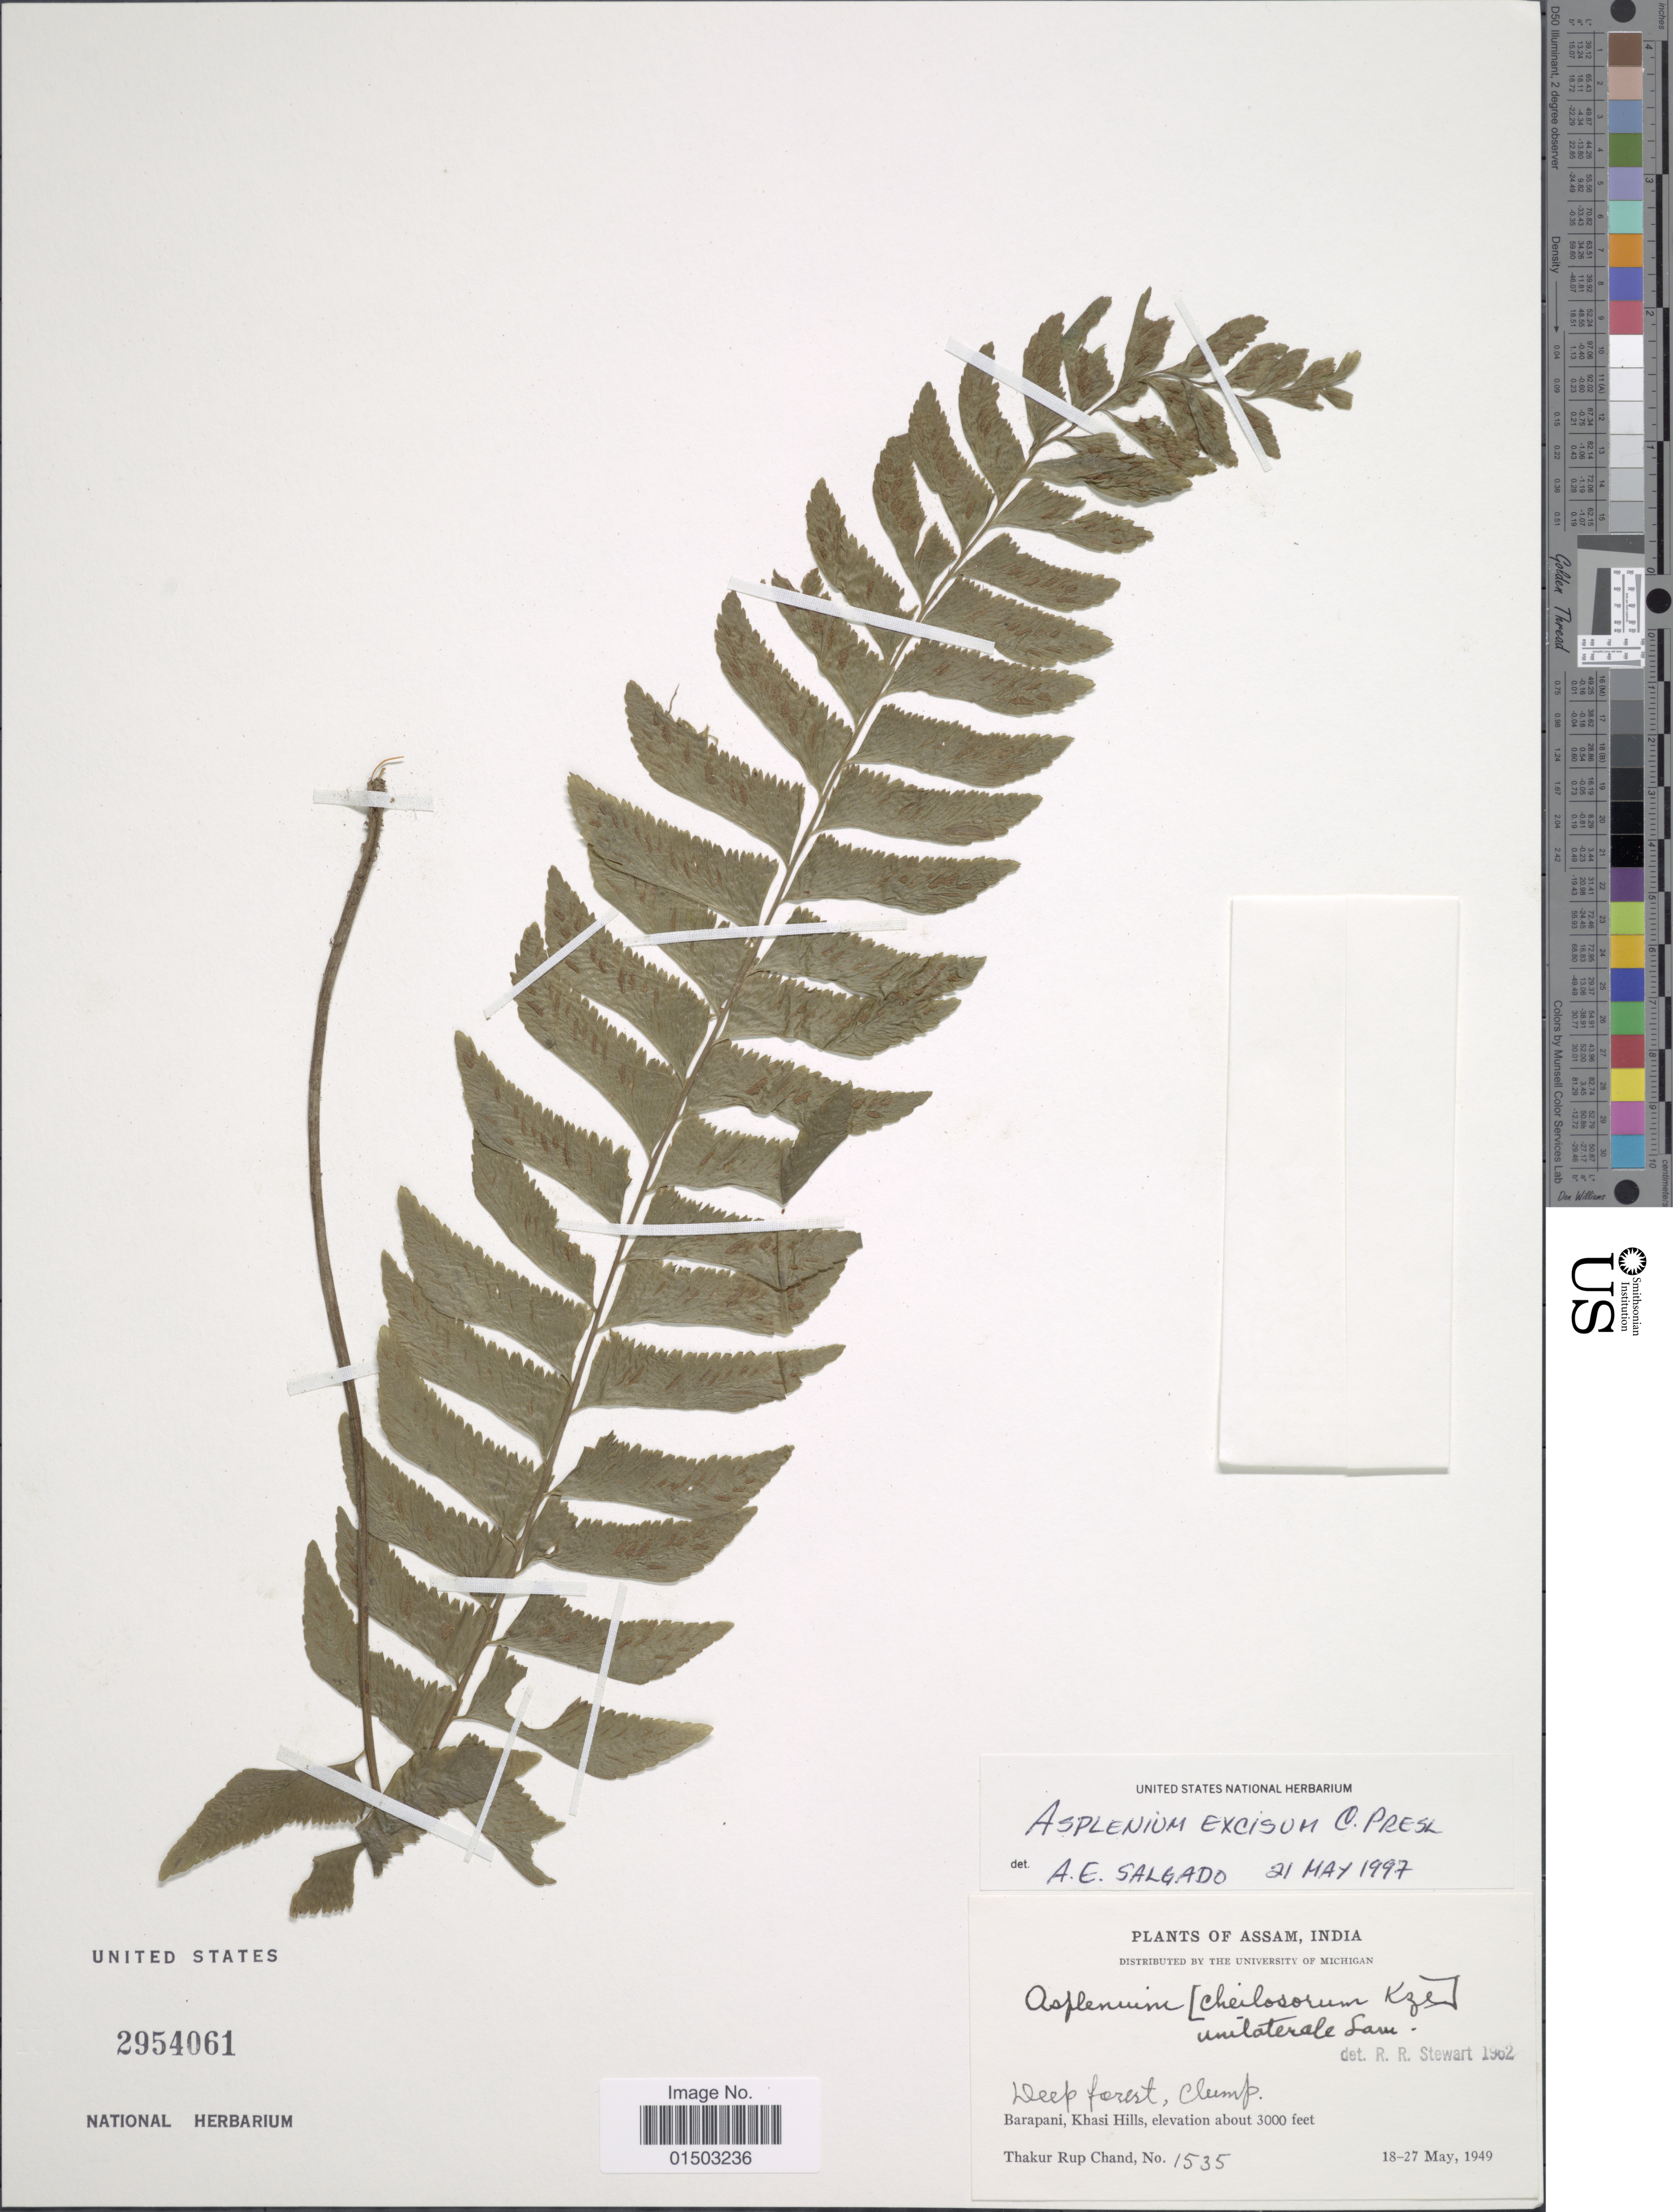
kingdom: Plantae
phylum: Tracheophyta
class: Polypodiopsida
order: Polypodiales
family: Aspleniaceae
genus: Hymenasplenium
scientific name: Hymenasplenium unilaterale var. majus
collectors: T. R. Chand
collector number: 1535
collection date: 1949-05-18/1949-05-27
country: India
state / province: Meghalaya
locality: Assam, India. Barapani, Khasi Hills.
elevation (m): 914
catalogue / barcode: US 2954061